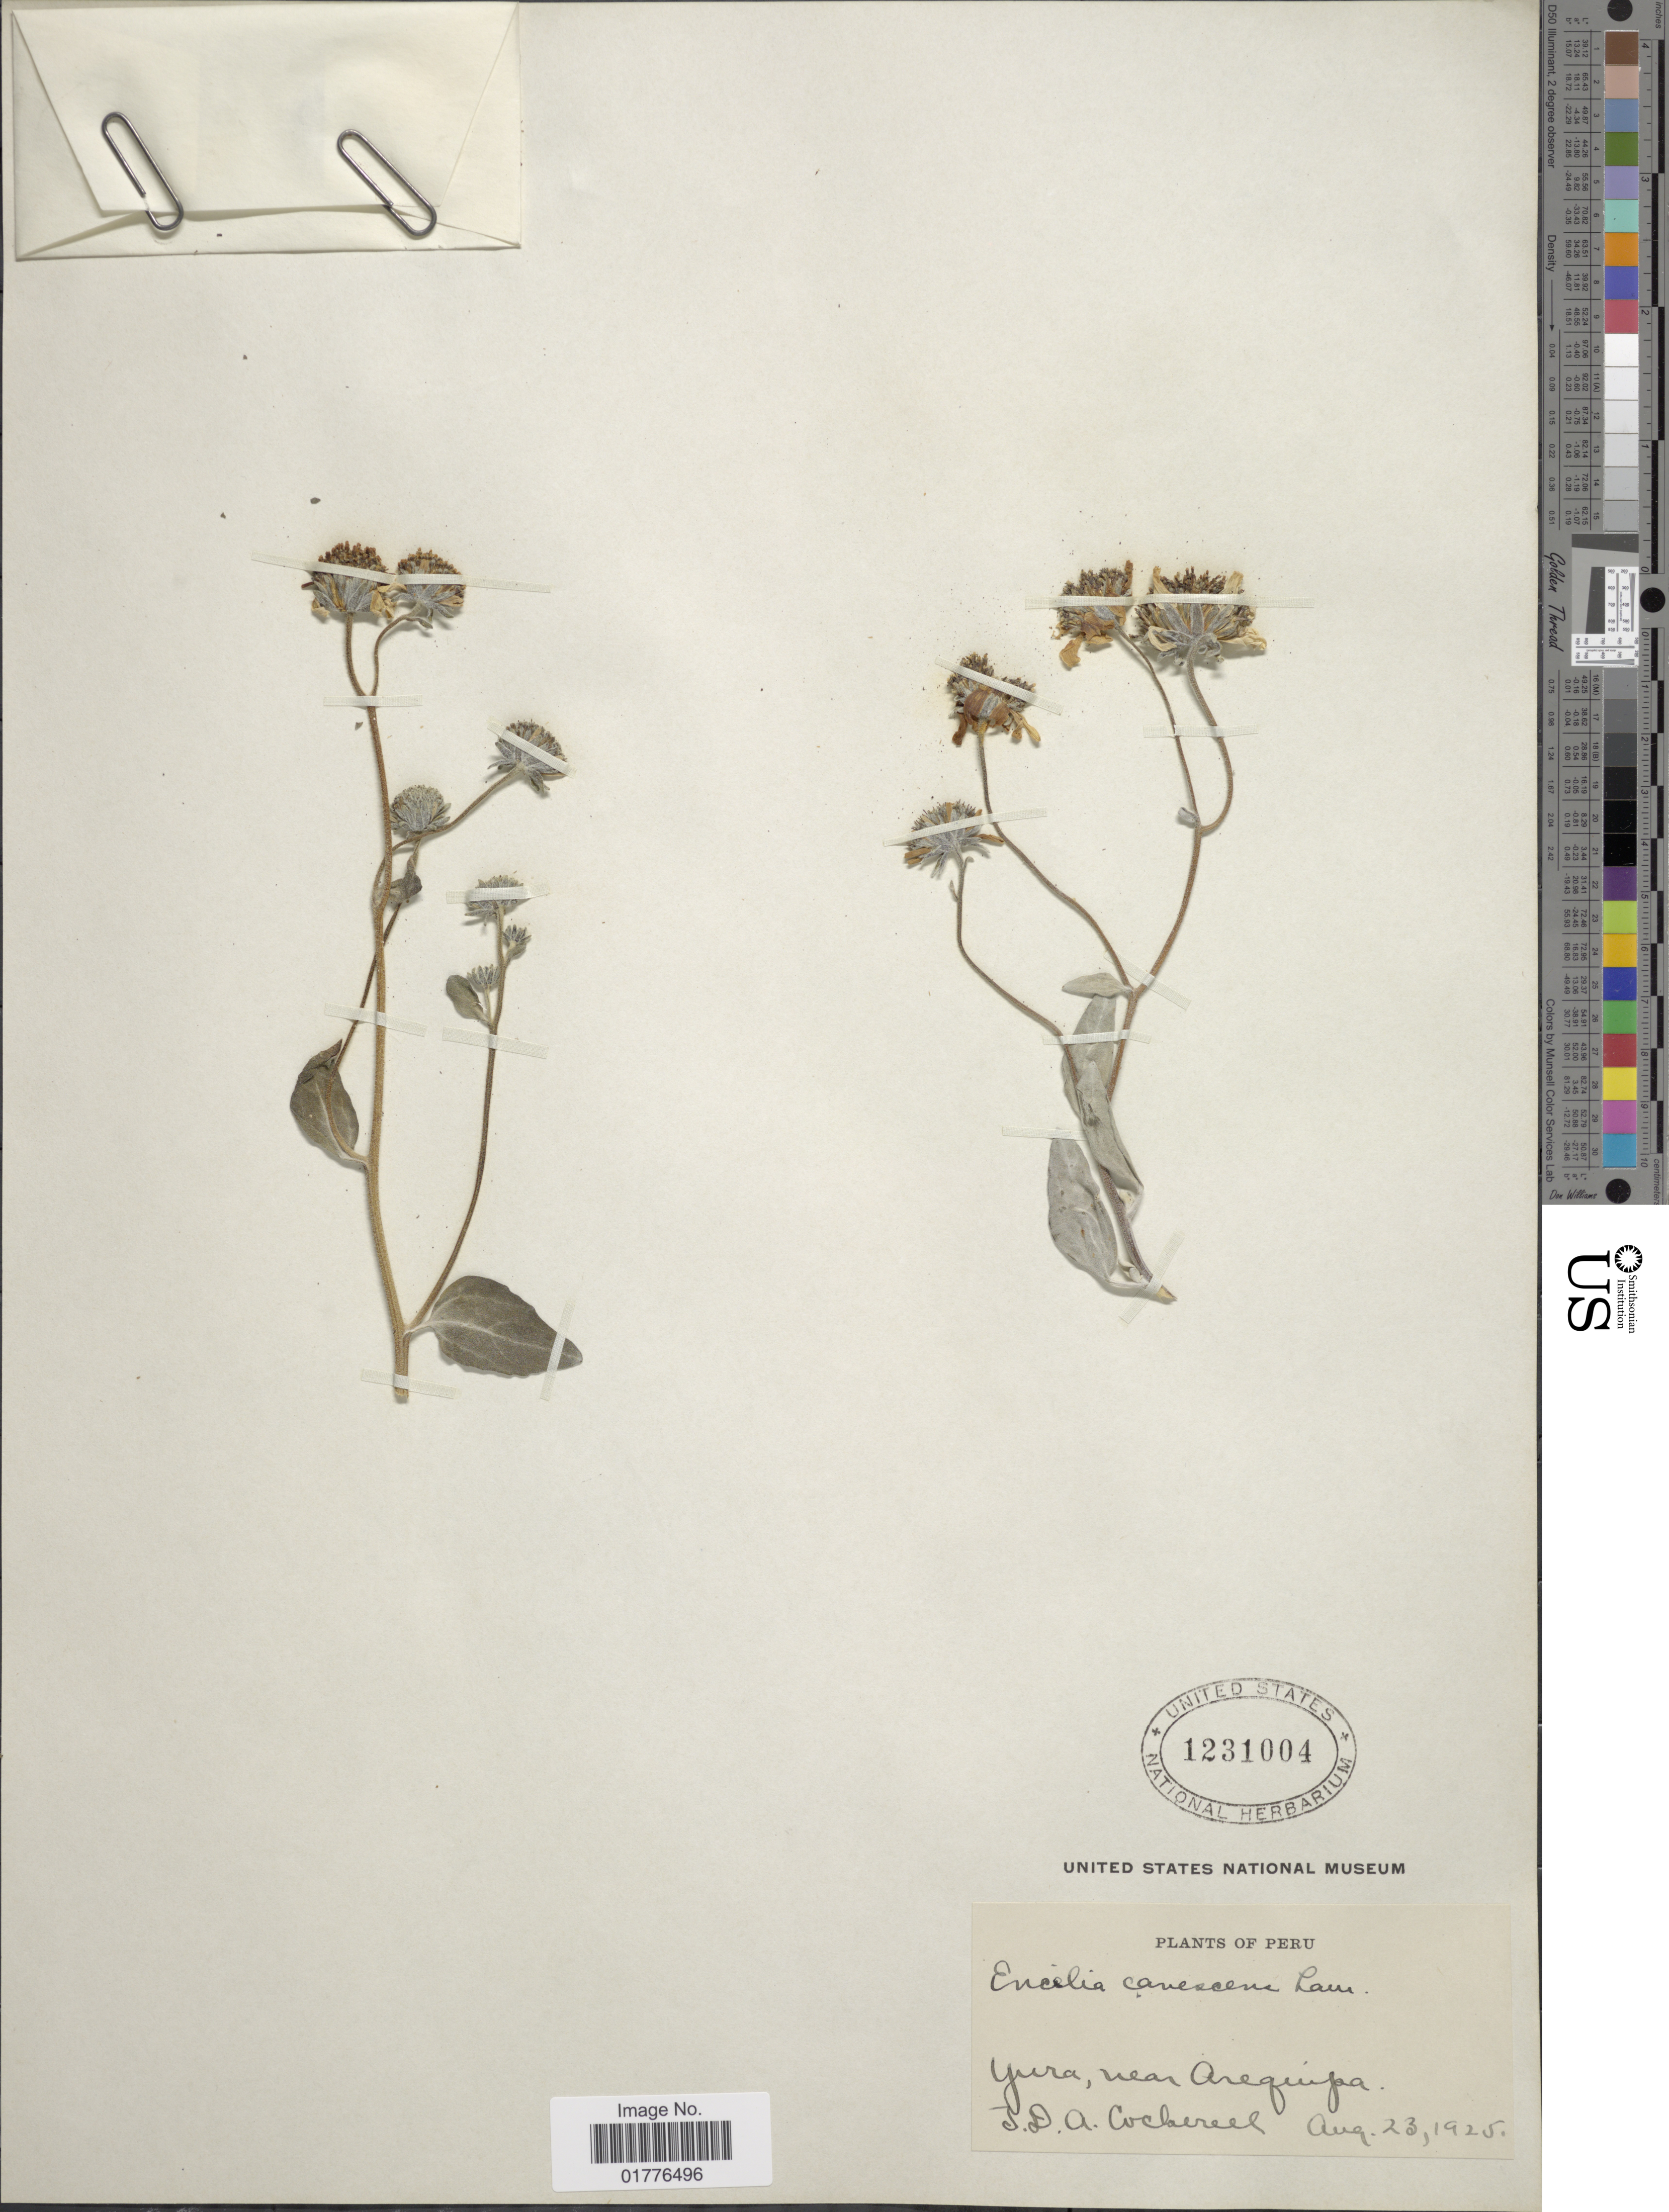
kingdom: Plantae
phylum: Tracheophyta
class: Magnoliopsida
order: Asterales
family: Asteraceae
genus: Encelia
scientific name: Encelia canescens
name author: Lam.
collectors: J. Cochrell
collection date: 1925-08-23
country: Peru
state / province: Arequipa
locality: Yura, near Arequipa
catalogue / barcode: US 1231004